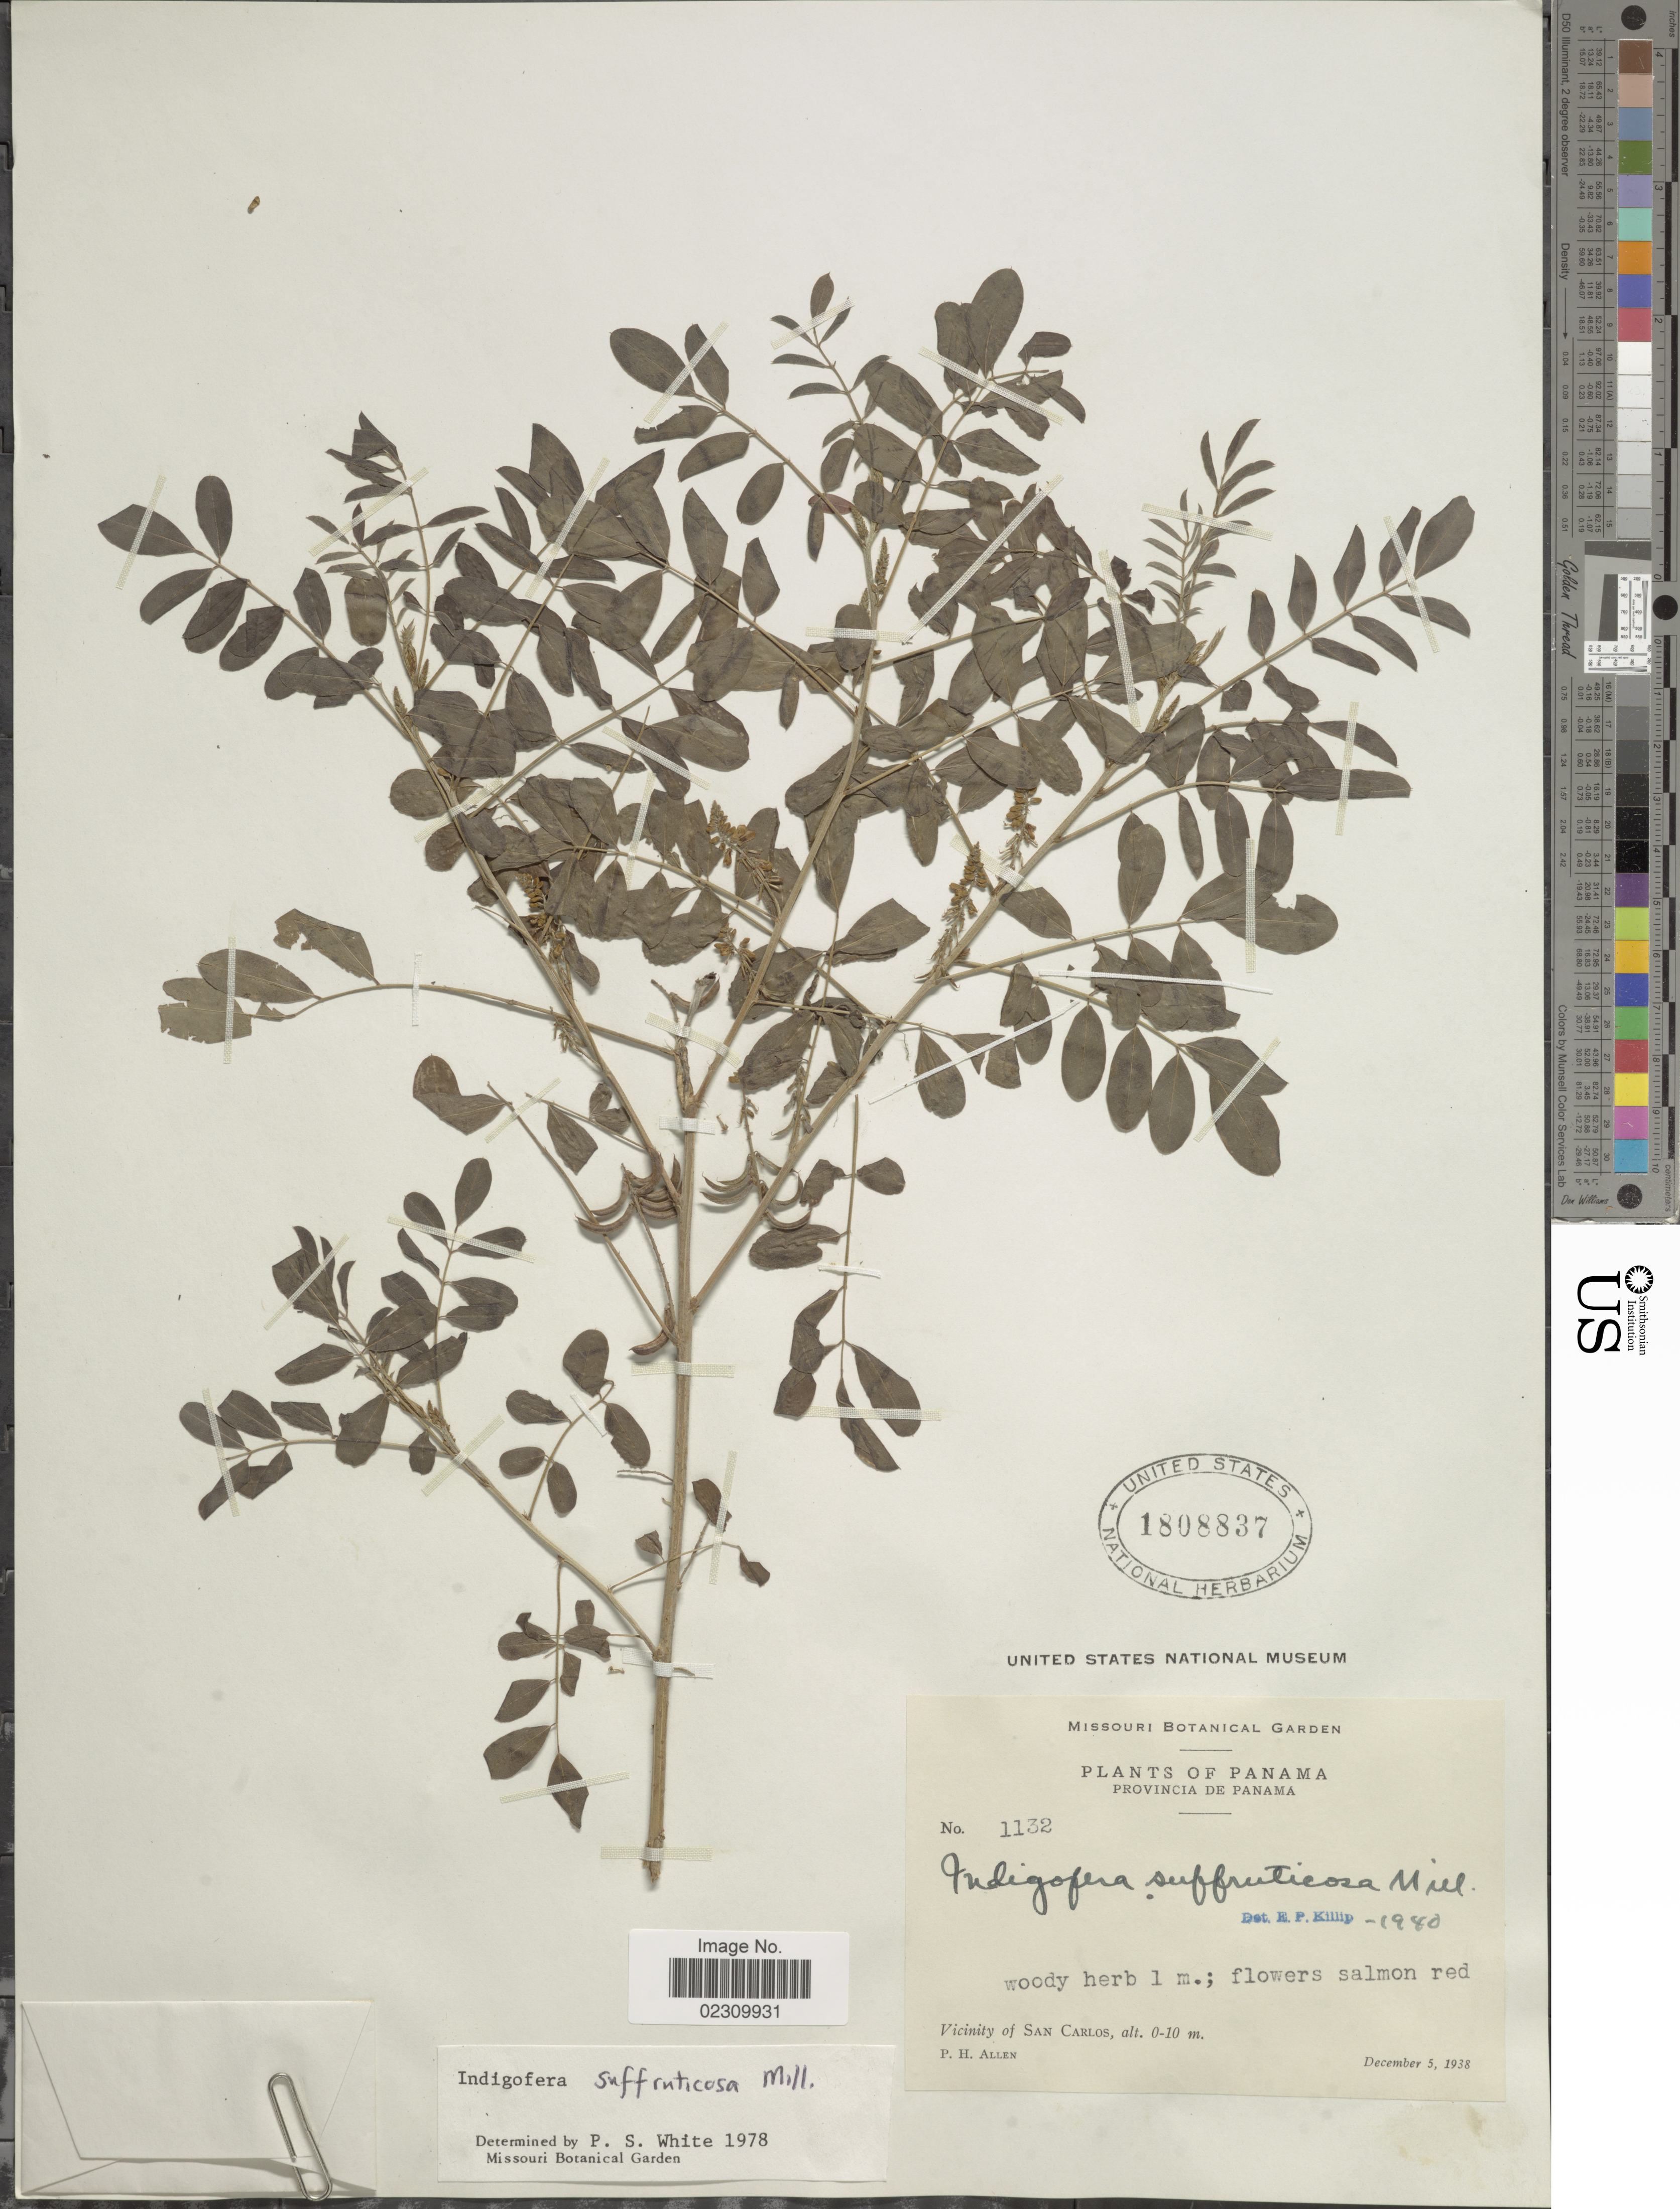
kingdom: Plantae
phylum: Tracheophyta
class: Magnoliopsida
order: Fabales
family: Fabaceae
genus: Indigofera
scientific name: Indigofera suffruticosa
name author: Mill.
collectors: P. H. Allen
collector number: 1132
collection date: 1938-12-05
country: Panama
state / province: Panamá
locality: Vicinity of San Carlos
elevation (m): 0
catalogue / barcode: US 1808837